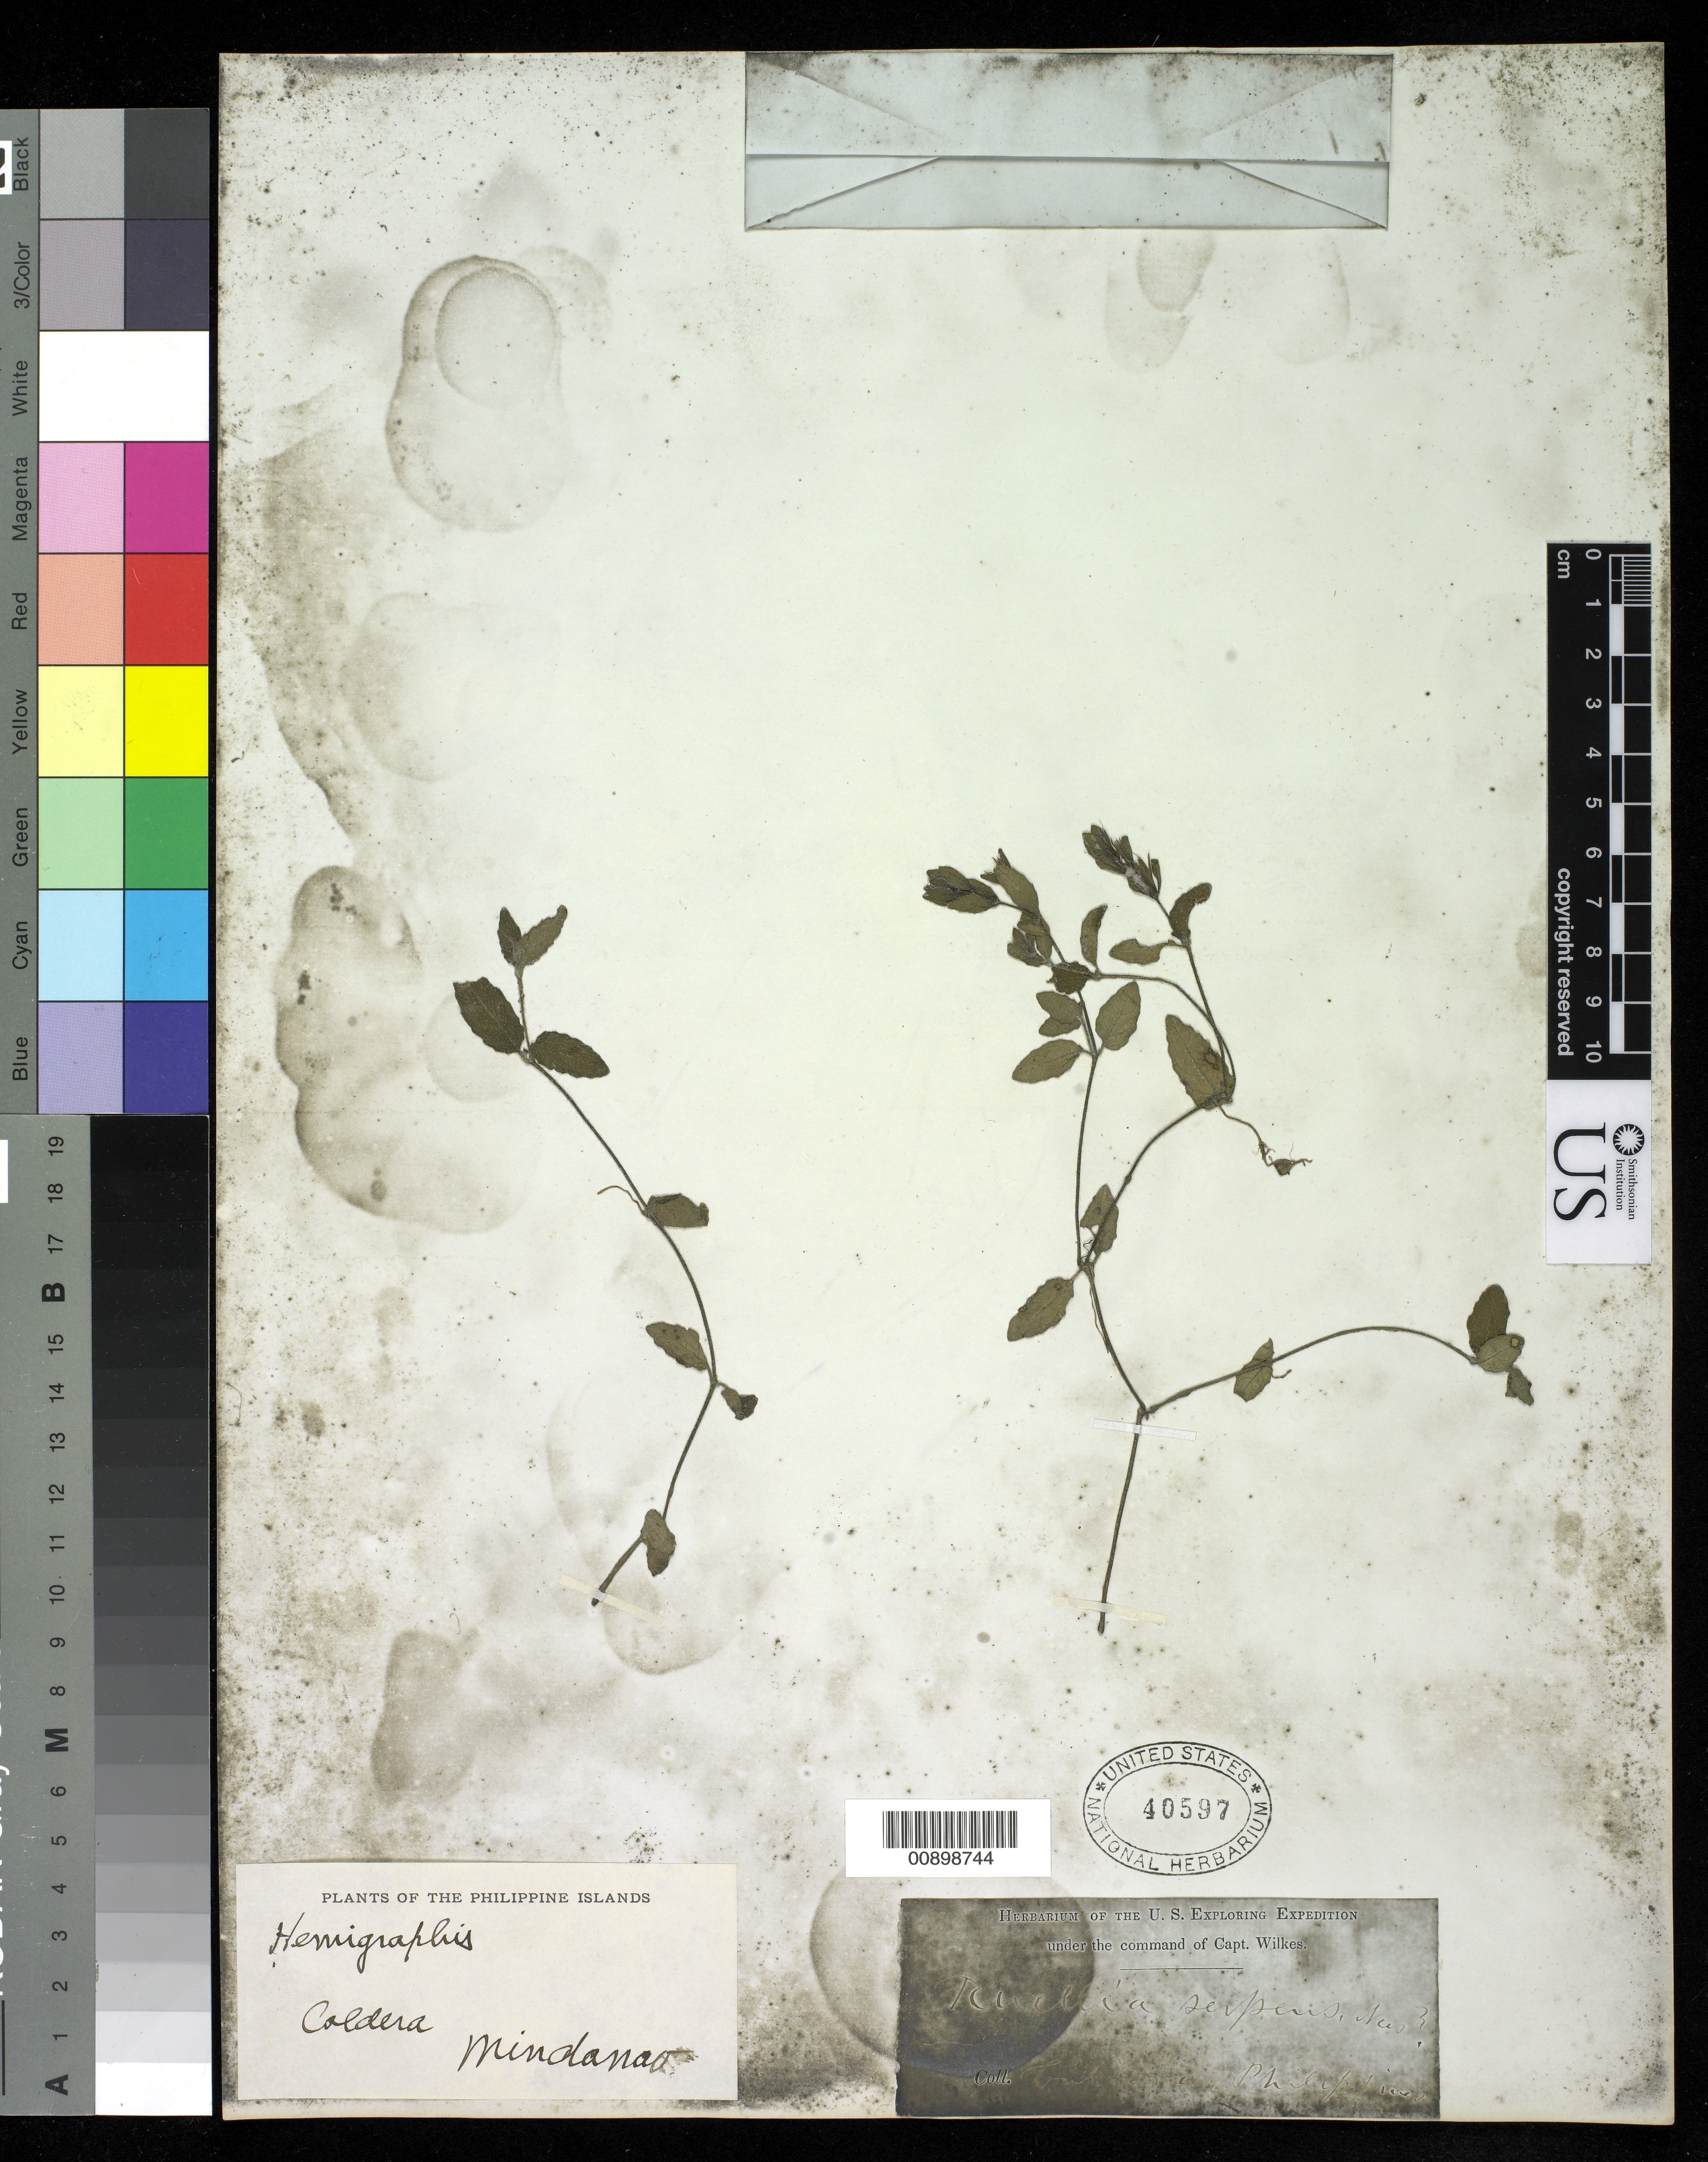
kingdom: Plantae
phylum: Tracheophyta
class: Magnoliopsida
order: Lamiales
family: Acanthaceae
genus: Hemigraphis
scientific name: Hemigraphis reptans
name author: (G. Forst.) T. Anderson ex Hemsl.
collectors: Wilkes Explor. Exped.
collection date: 1838/1842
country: Philippines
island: Mindanao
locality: Caldera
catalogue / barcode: US 40597